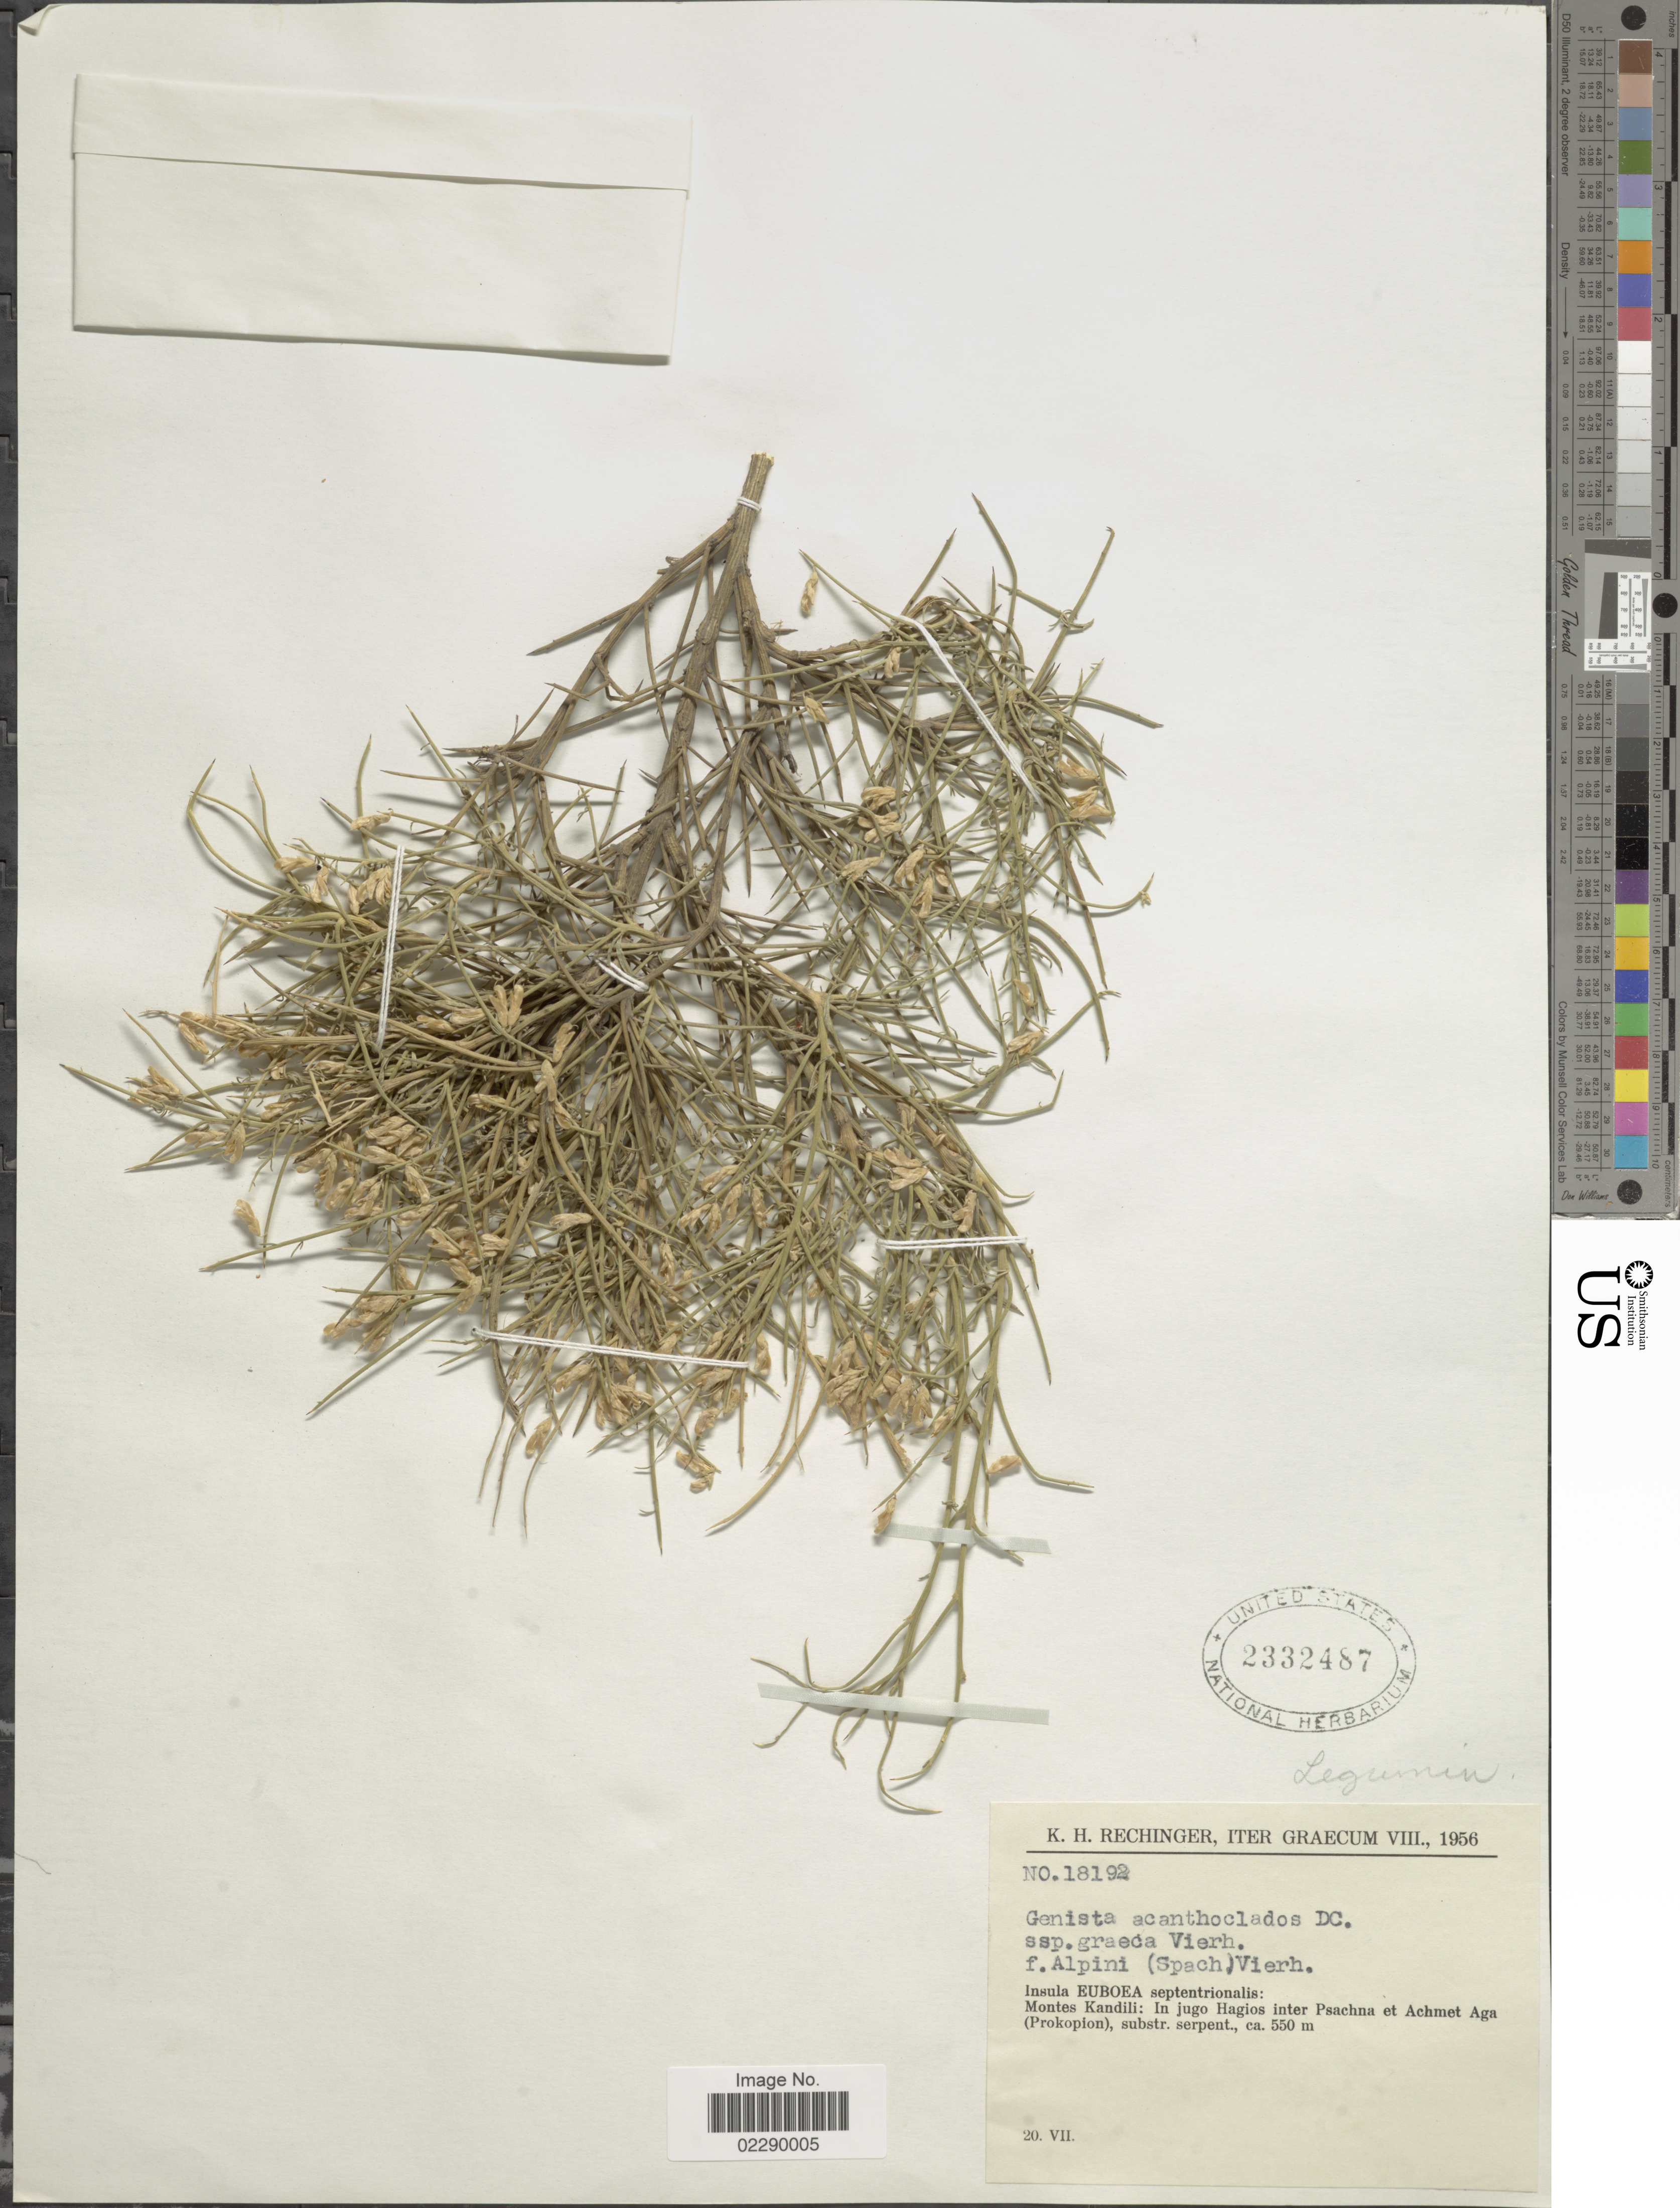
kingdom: Plantae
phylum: Tracheophyta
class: Magnoliopsida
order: Fabales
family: Fabaceae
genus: Genista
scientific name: Genista acanthoclada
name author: DC.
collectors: K. H. Rechinger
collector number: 18192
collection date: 1956-07-20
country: Greece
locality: Insula Euboea septentrionalis: Montes Kandili: In jugo Hagios inter Psachna et Achmet Aga (Prokopion), substr. serpent.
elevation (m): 550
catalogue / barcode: US 2332487